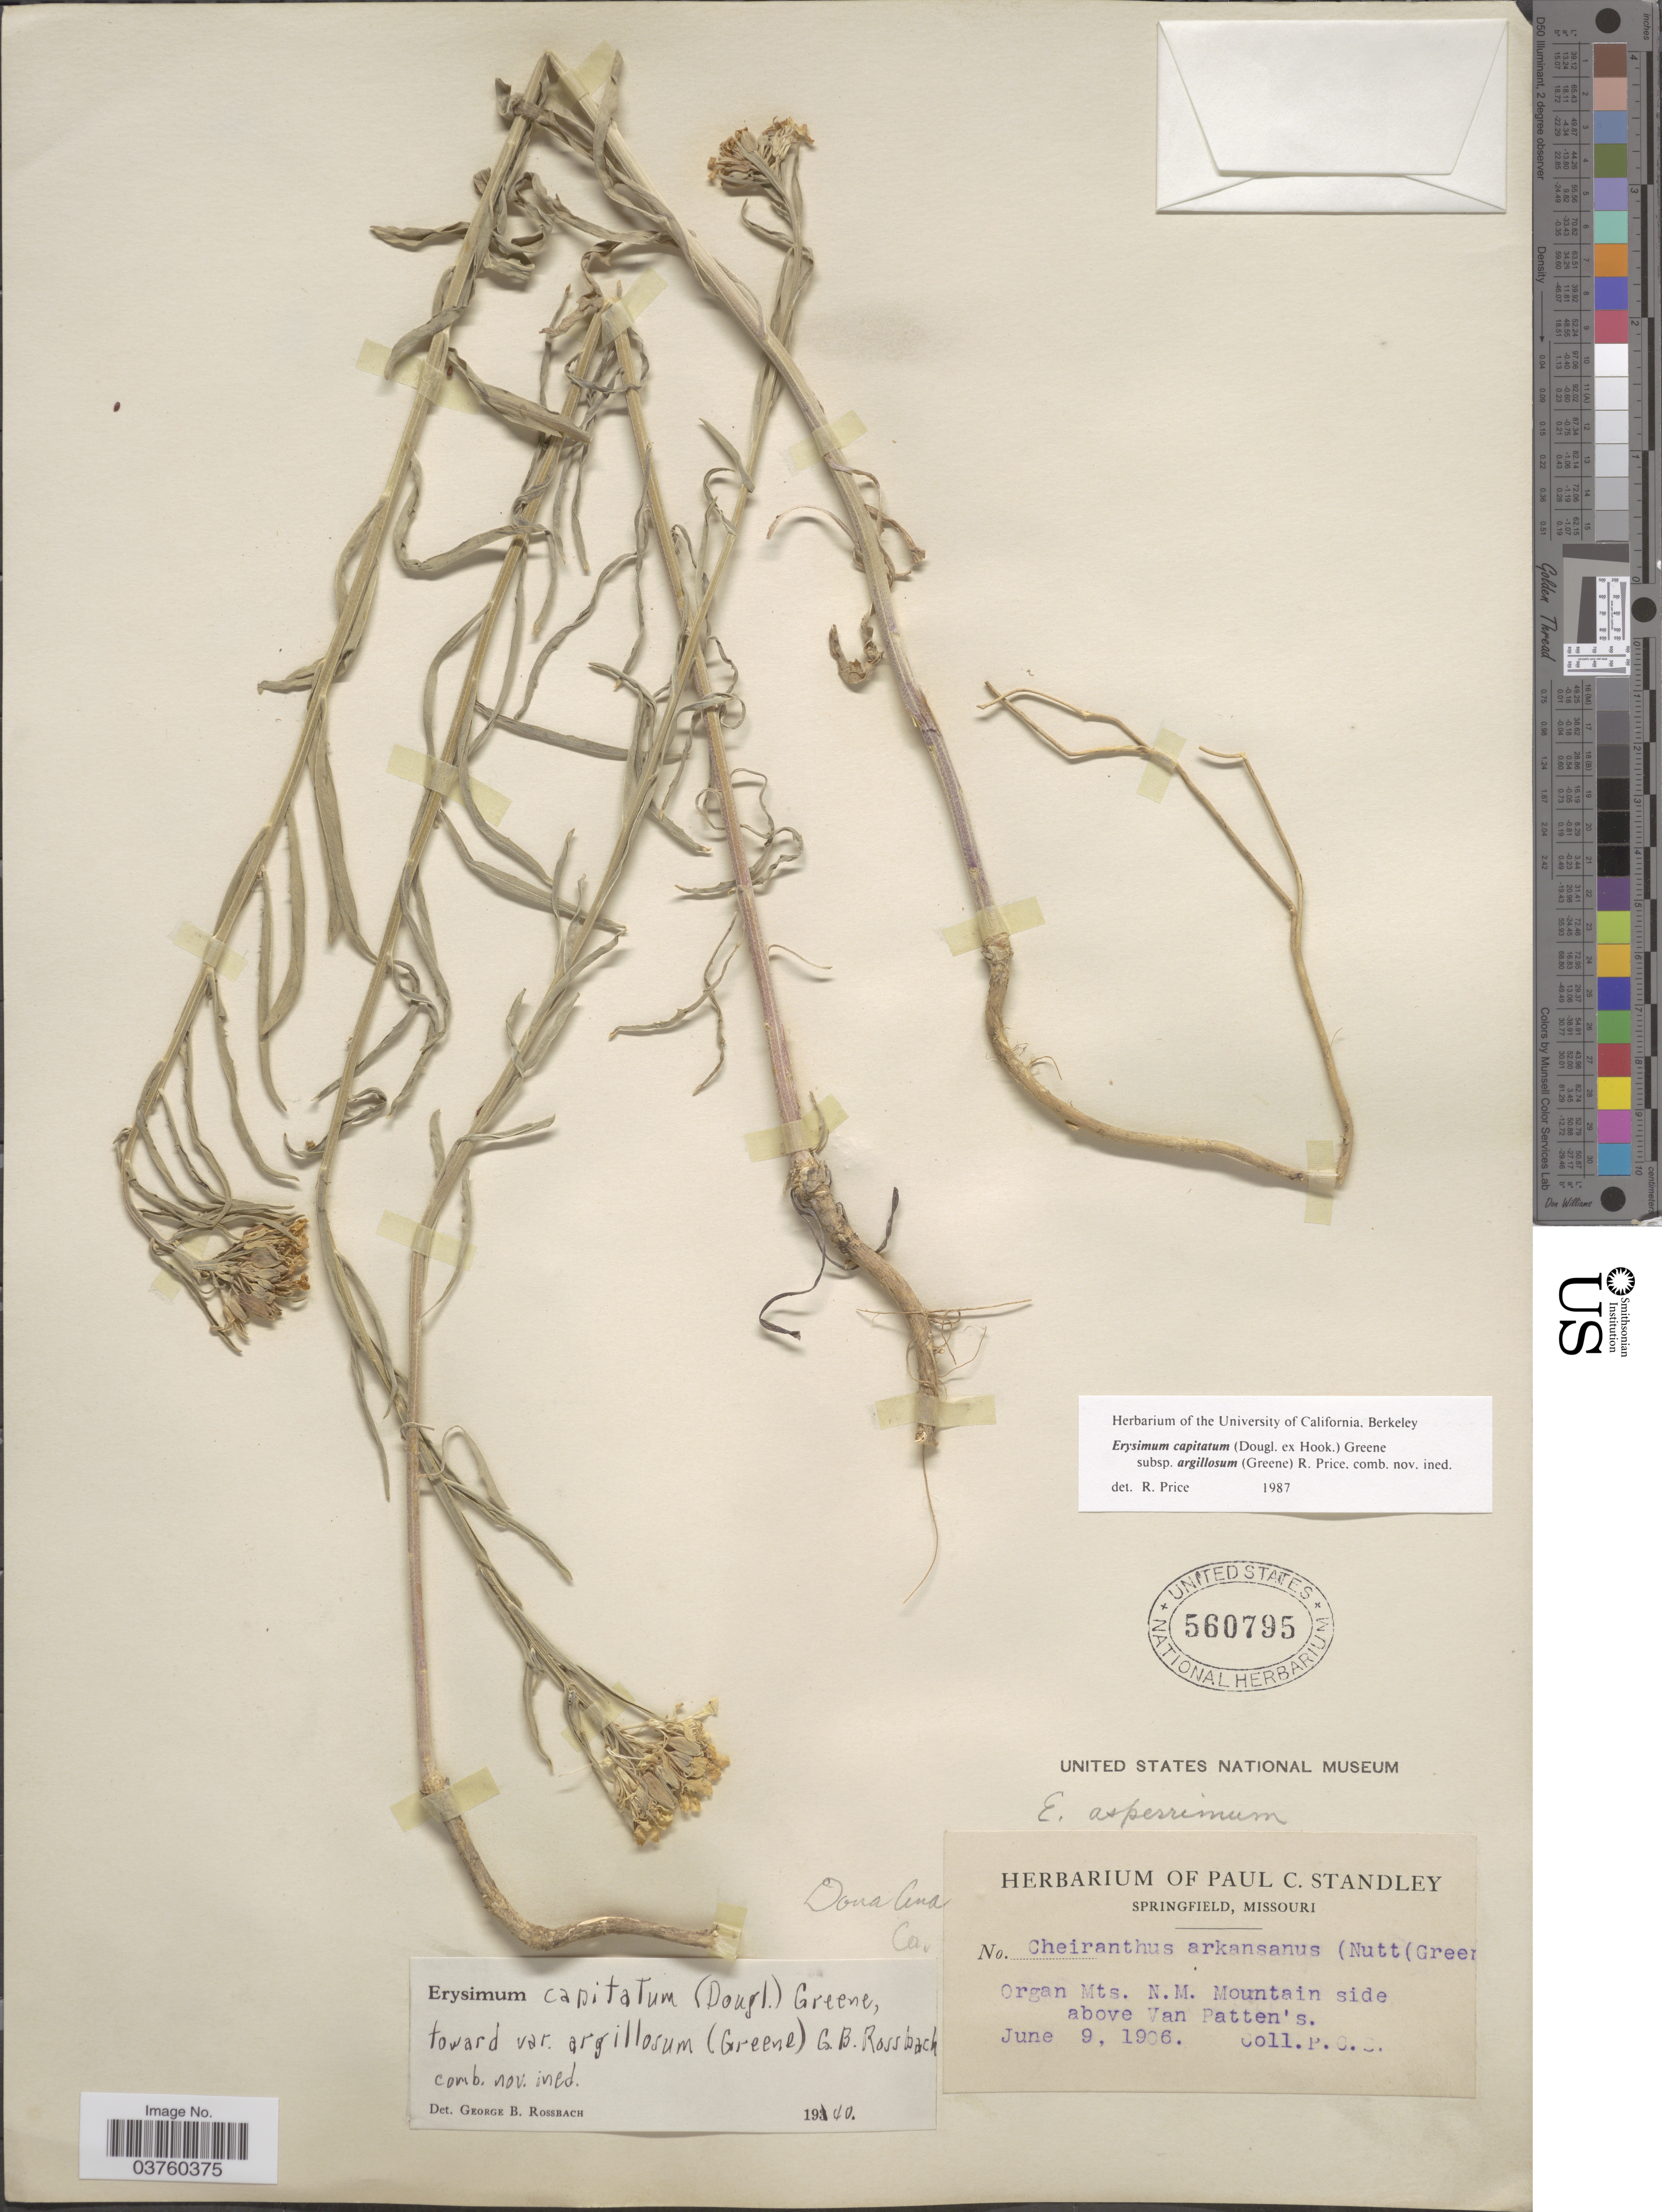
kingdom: Plantae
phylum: Tracheophyta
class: Magnoliopsida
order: Brassicales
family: Brassicaceae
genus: Erysimum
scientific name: Erysimum capitatum subsp. argillosum (Greene) R.A. Price comb. nov. ined.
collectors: P. C. Standley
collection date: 1906-06-09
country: United States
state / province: New Mexico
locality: Organ Mts. Mountain side above Van Patten's. Dona Ana Co.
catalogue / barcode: US 560795